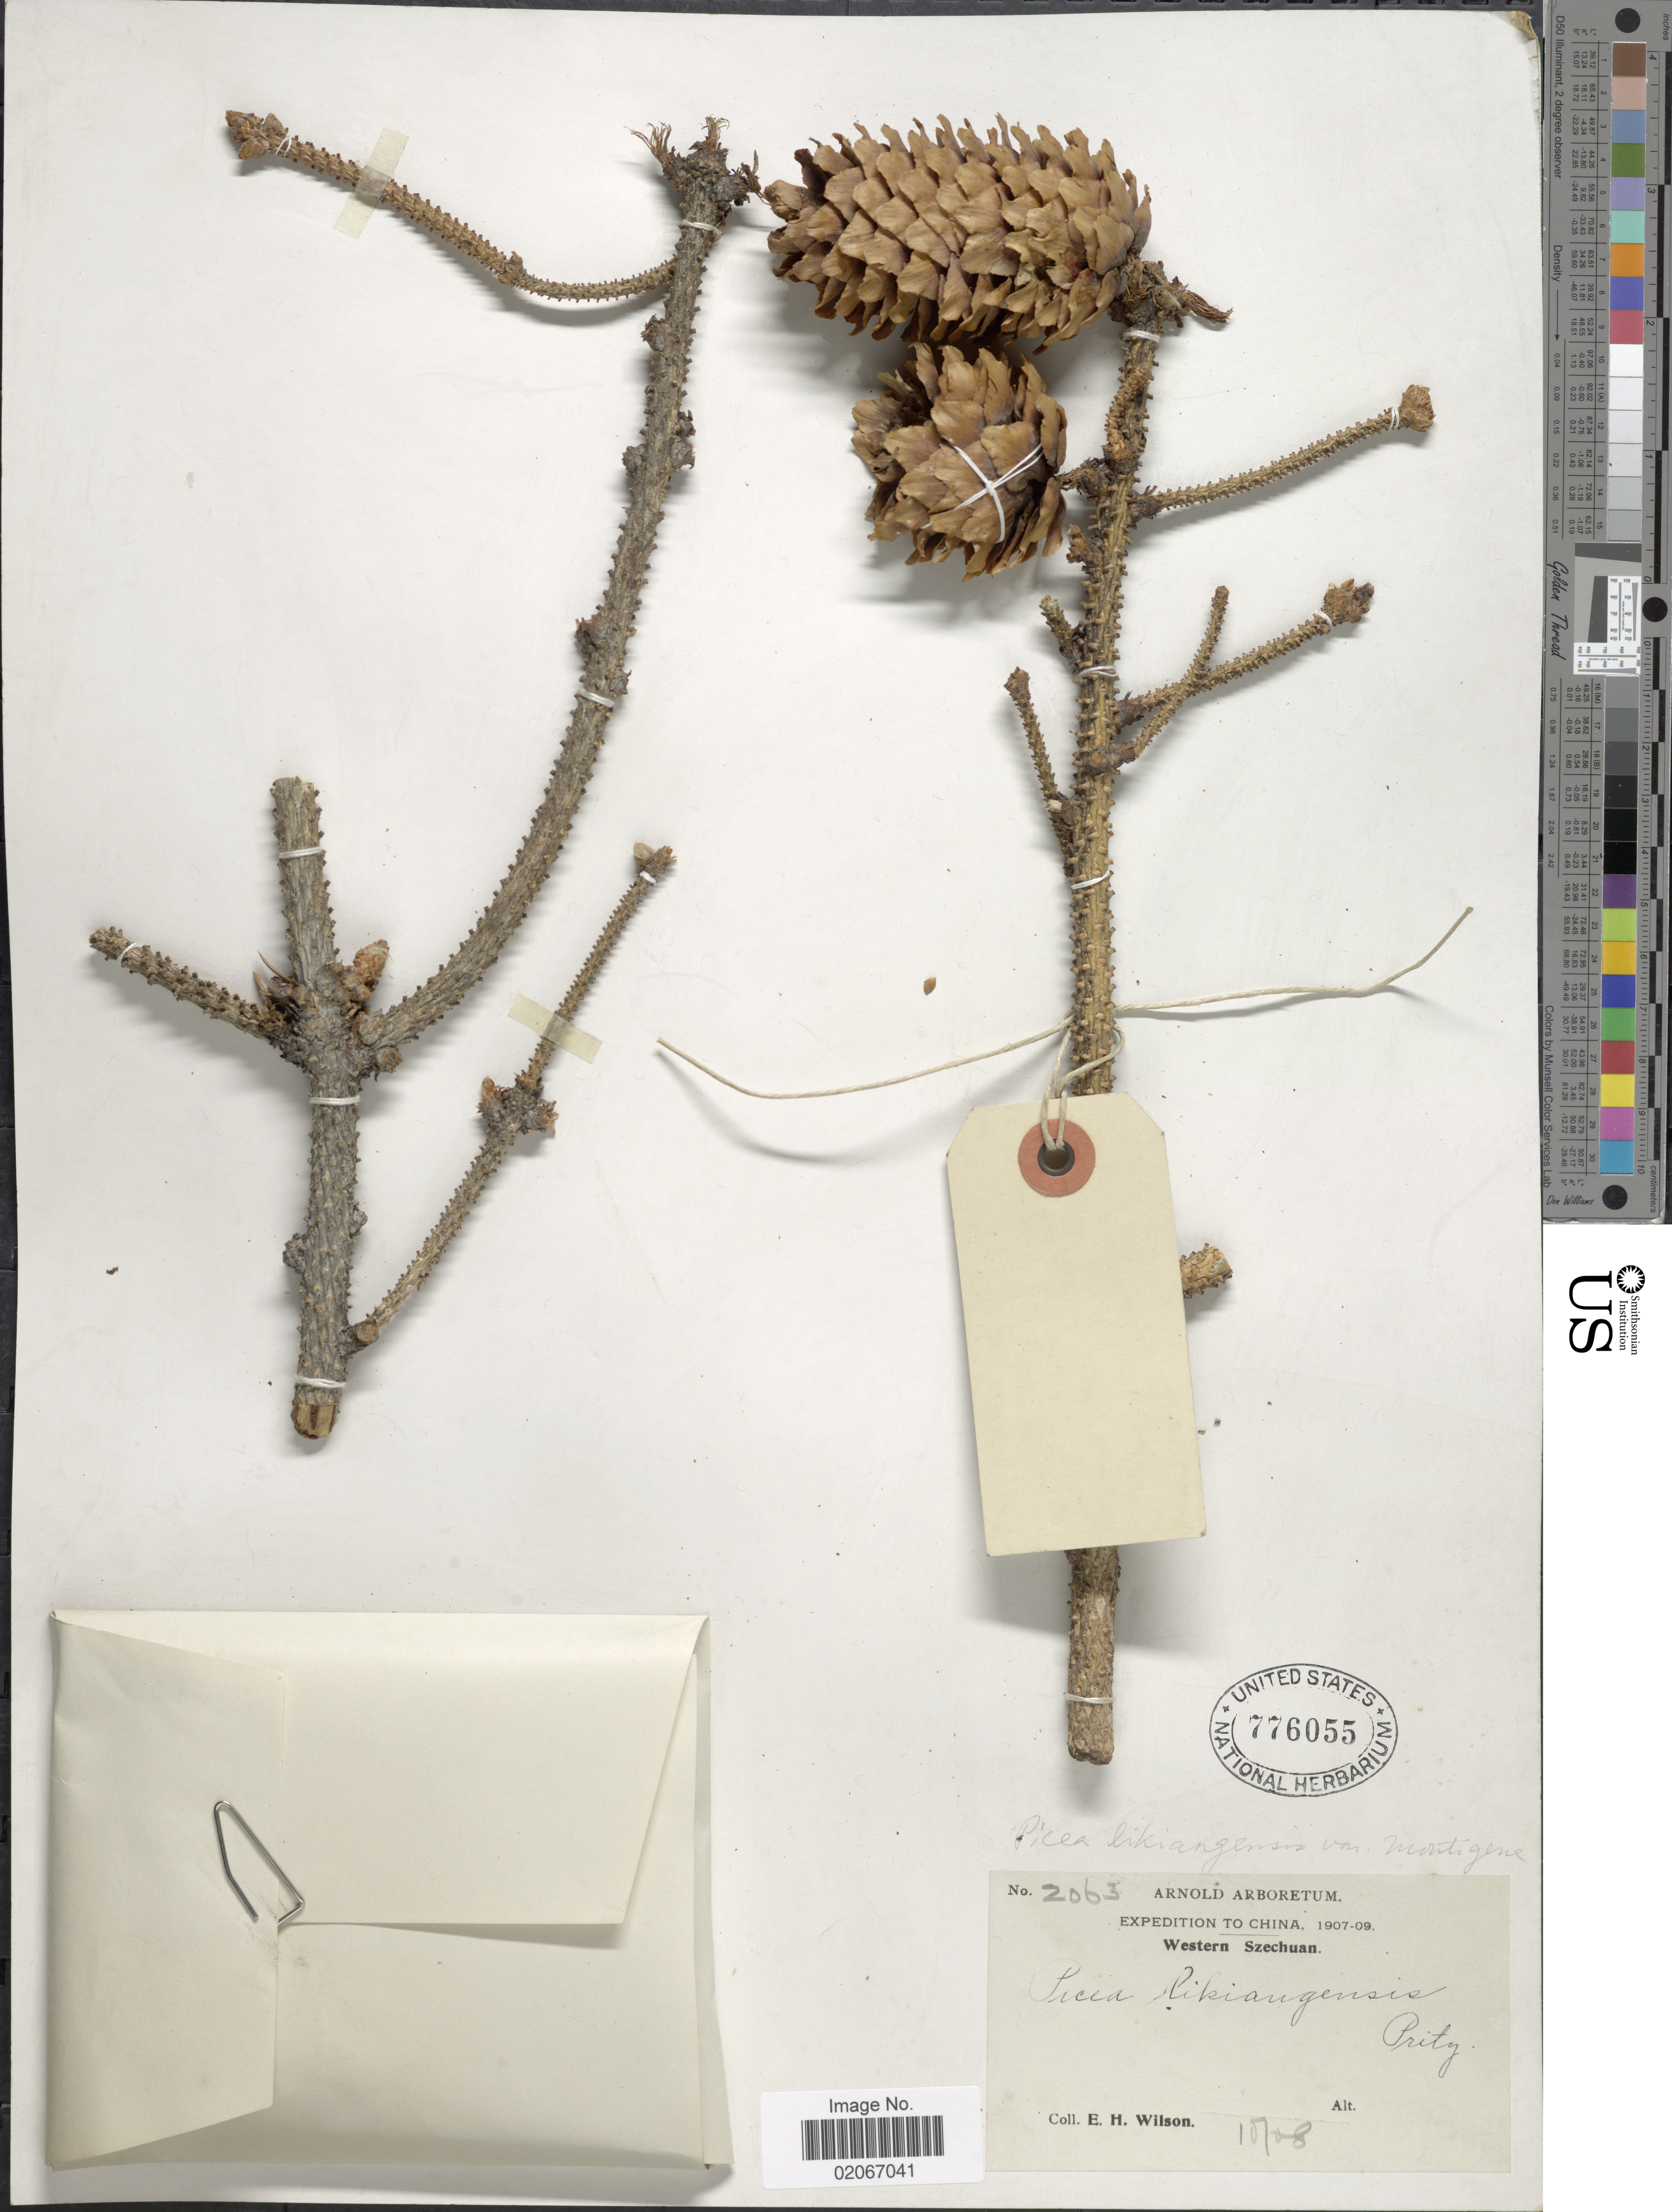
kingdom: Plantae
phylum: Tracheophyta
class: Pinopsida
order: Pinales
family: Pinaceae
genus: Picea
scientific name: Picea likiangensis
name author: (Franch.) E. Pritz.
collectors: E. Wilson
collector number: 2063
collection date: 1908-10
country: China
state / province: Sichuan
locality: Western Szechuan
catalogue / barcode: US 776055